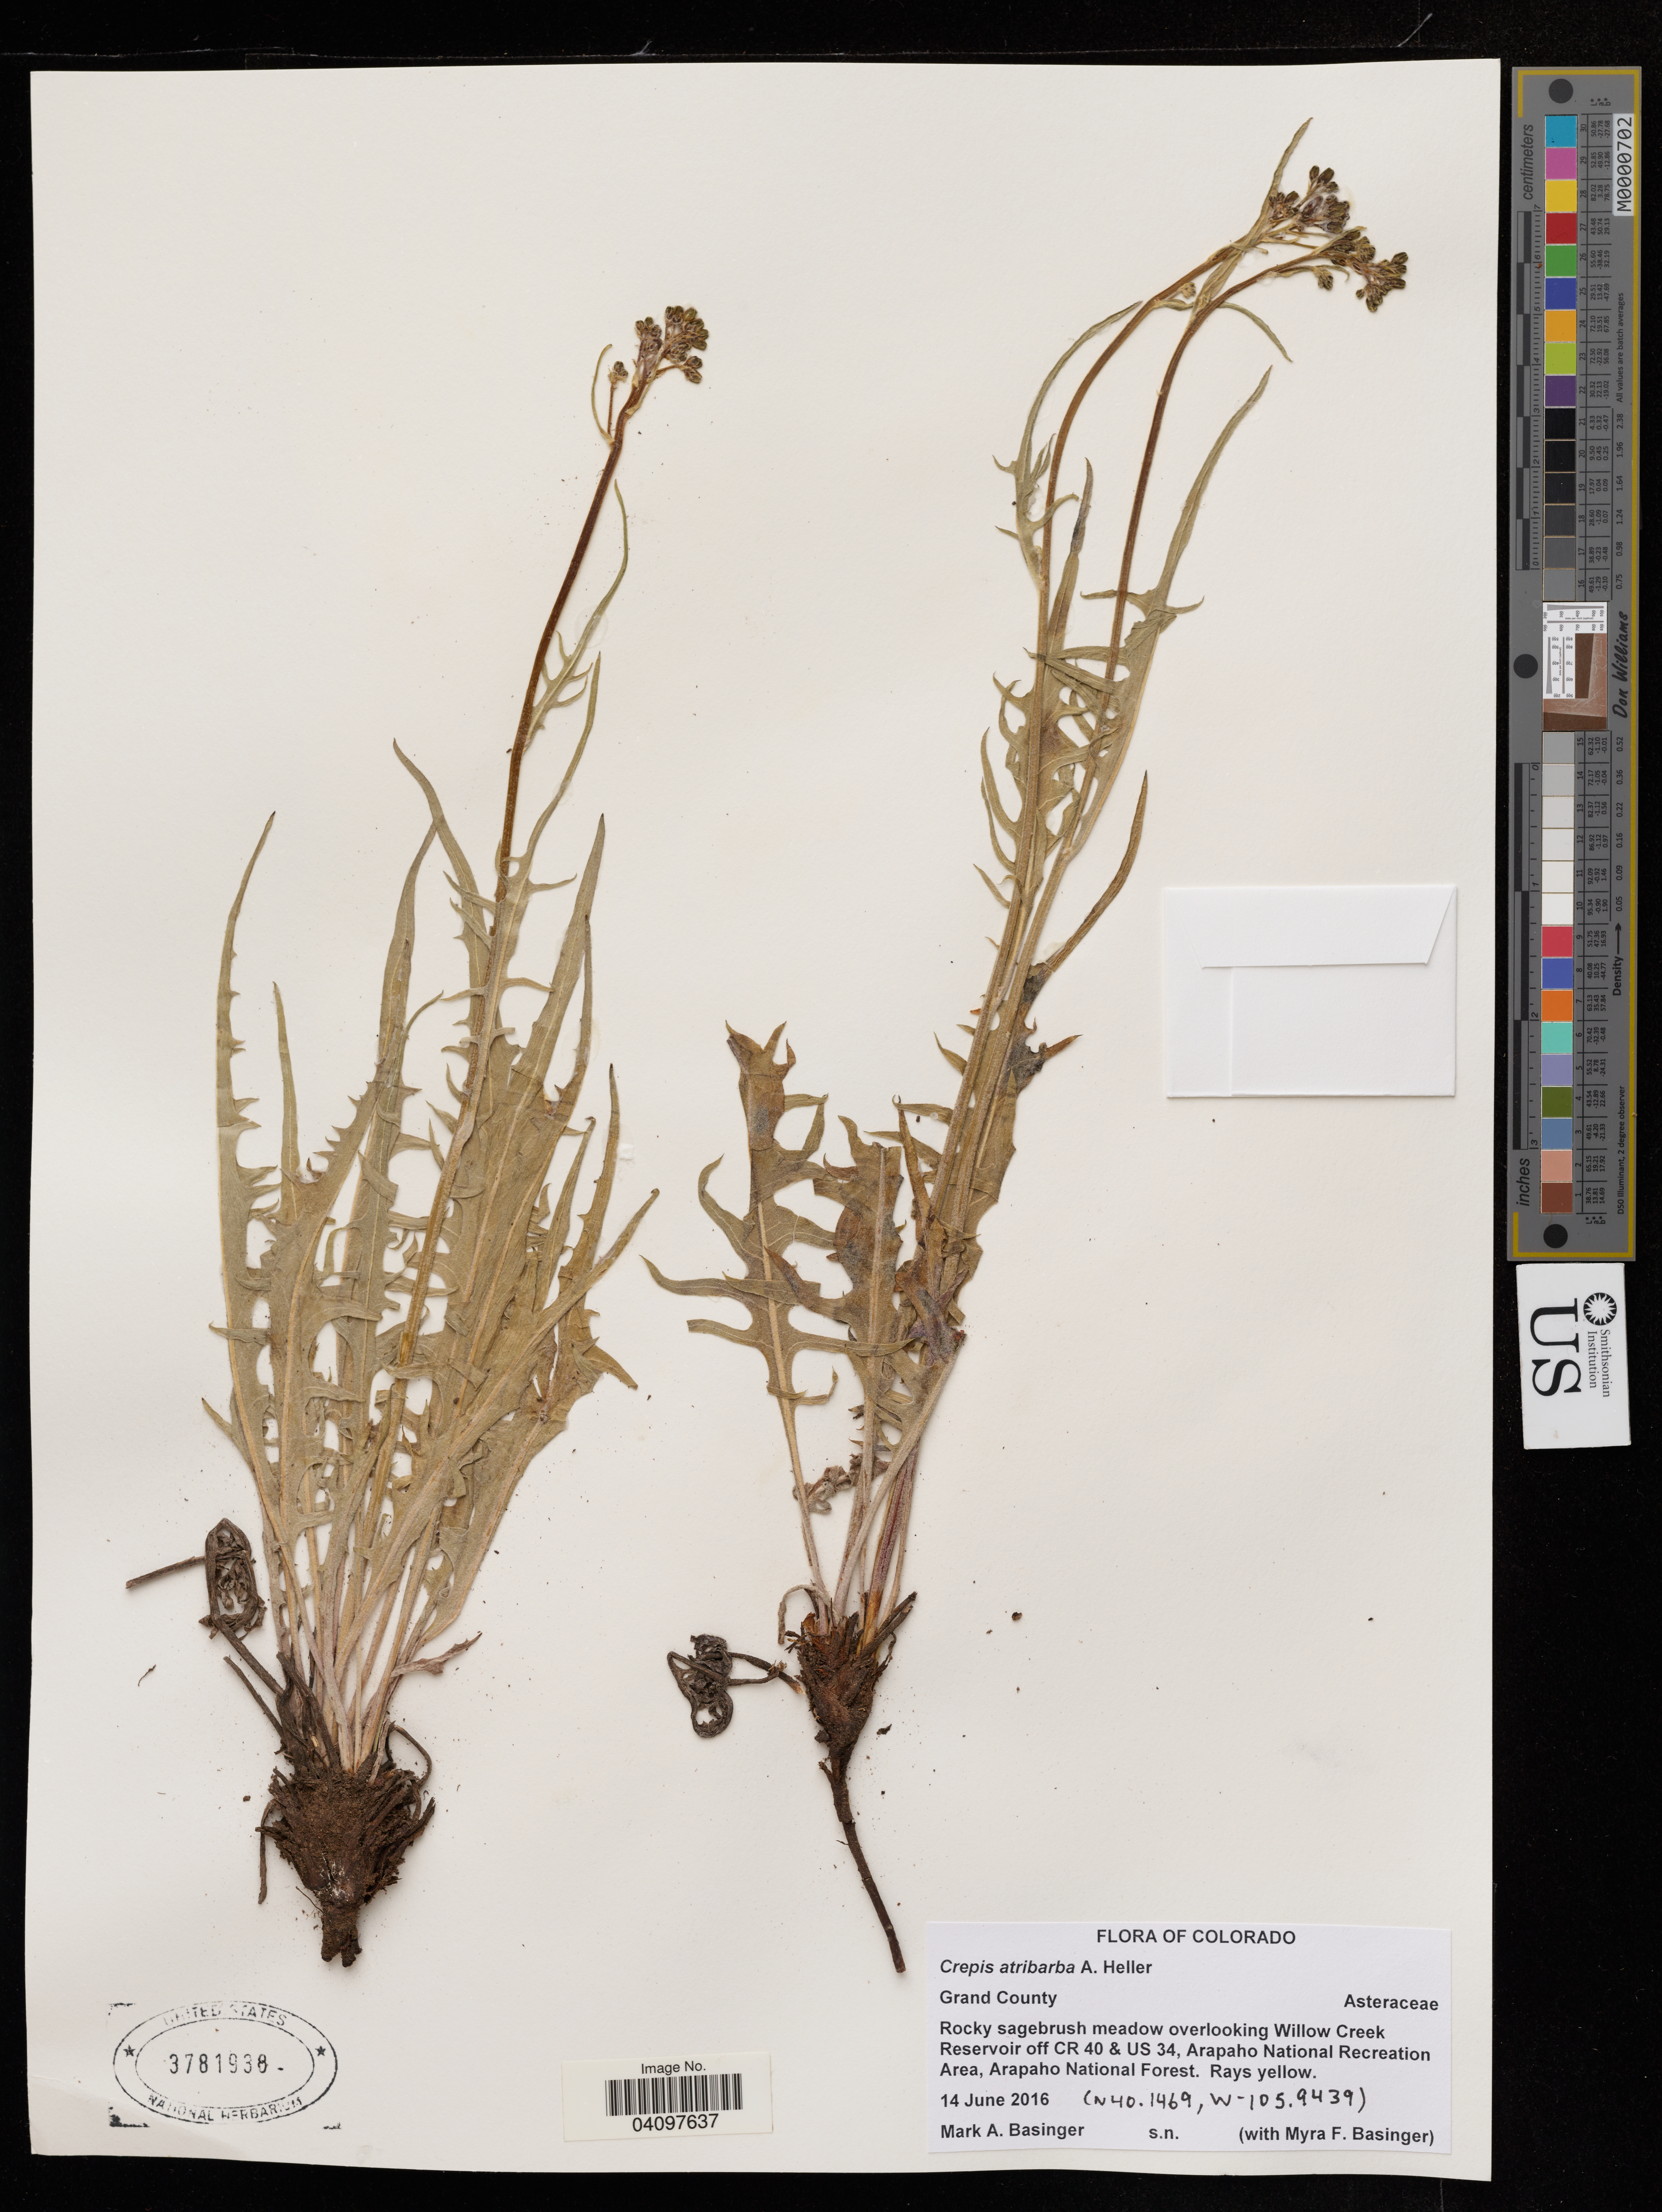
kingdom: Plantae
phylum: Tracheophyta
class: Magnoliopsida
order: Asterales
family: Asteraceae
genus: Crepis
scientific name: Crepis atribarba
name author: A. Heller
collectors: M. Basinger & M. Basinger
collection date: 2016-06-14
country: United States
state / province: Colorado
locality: Grand County. Rocky sagebrush meadow overlooking Willow Creek Reservoir off CR 40 & US 34, Arapaho National Recreation Area, Arapaho National Forest.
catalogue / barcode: US 3781938